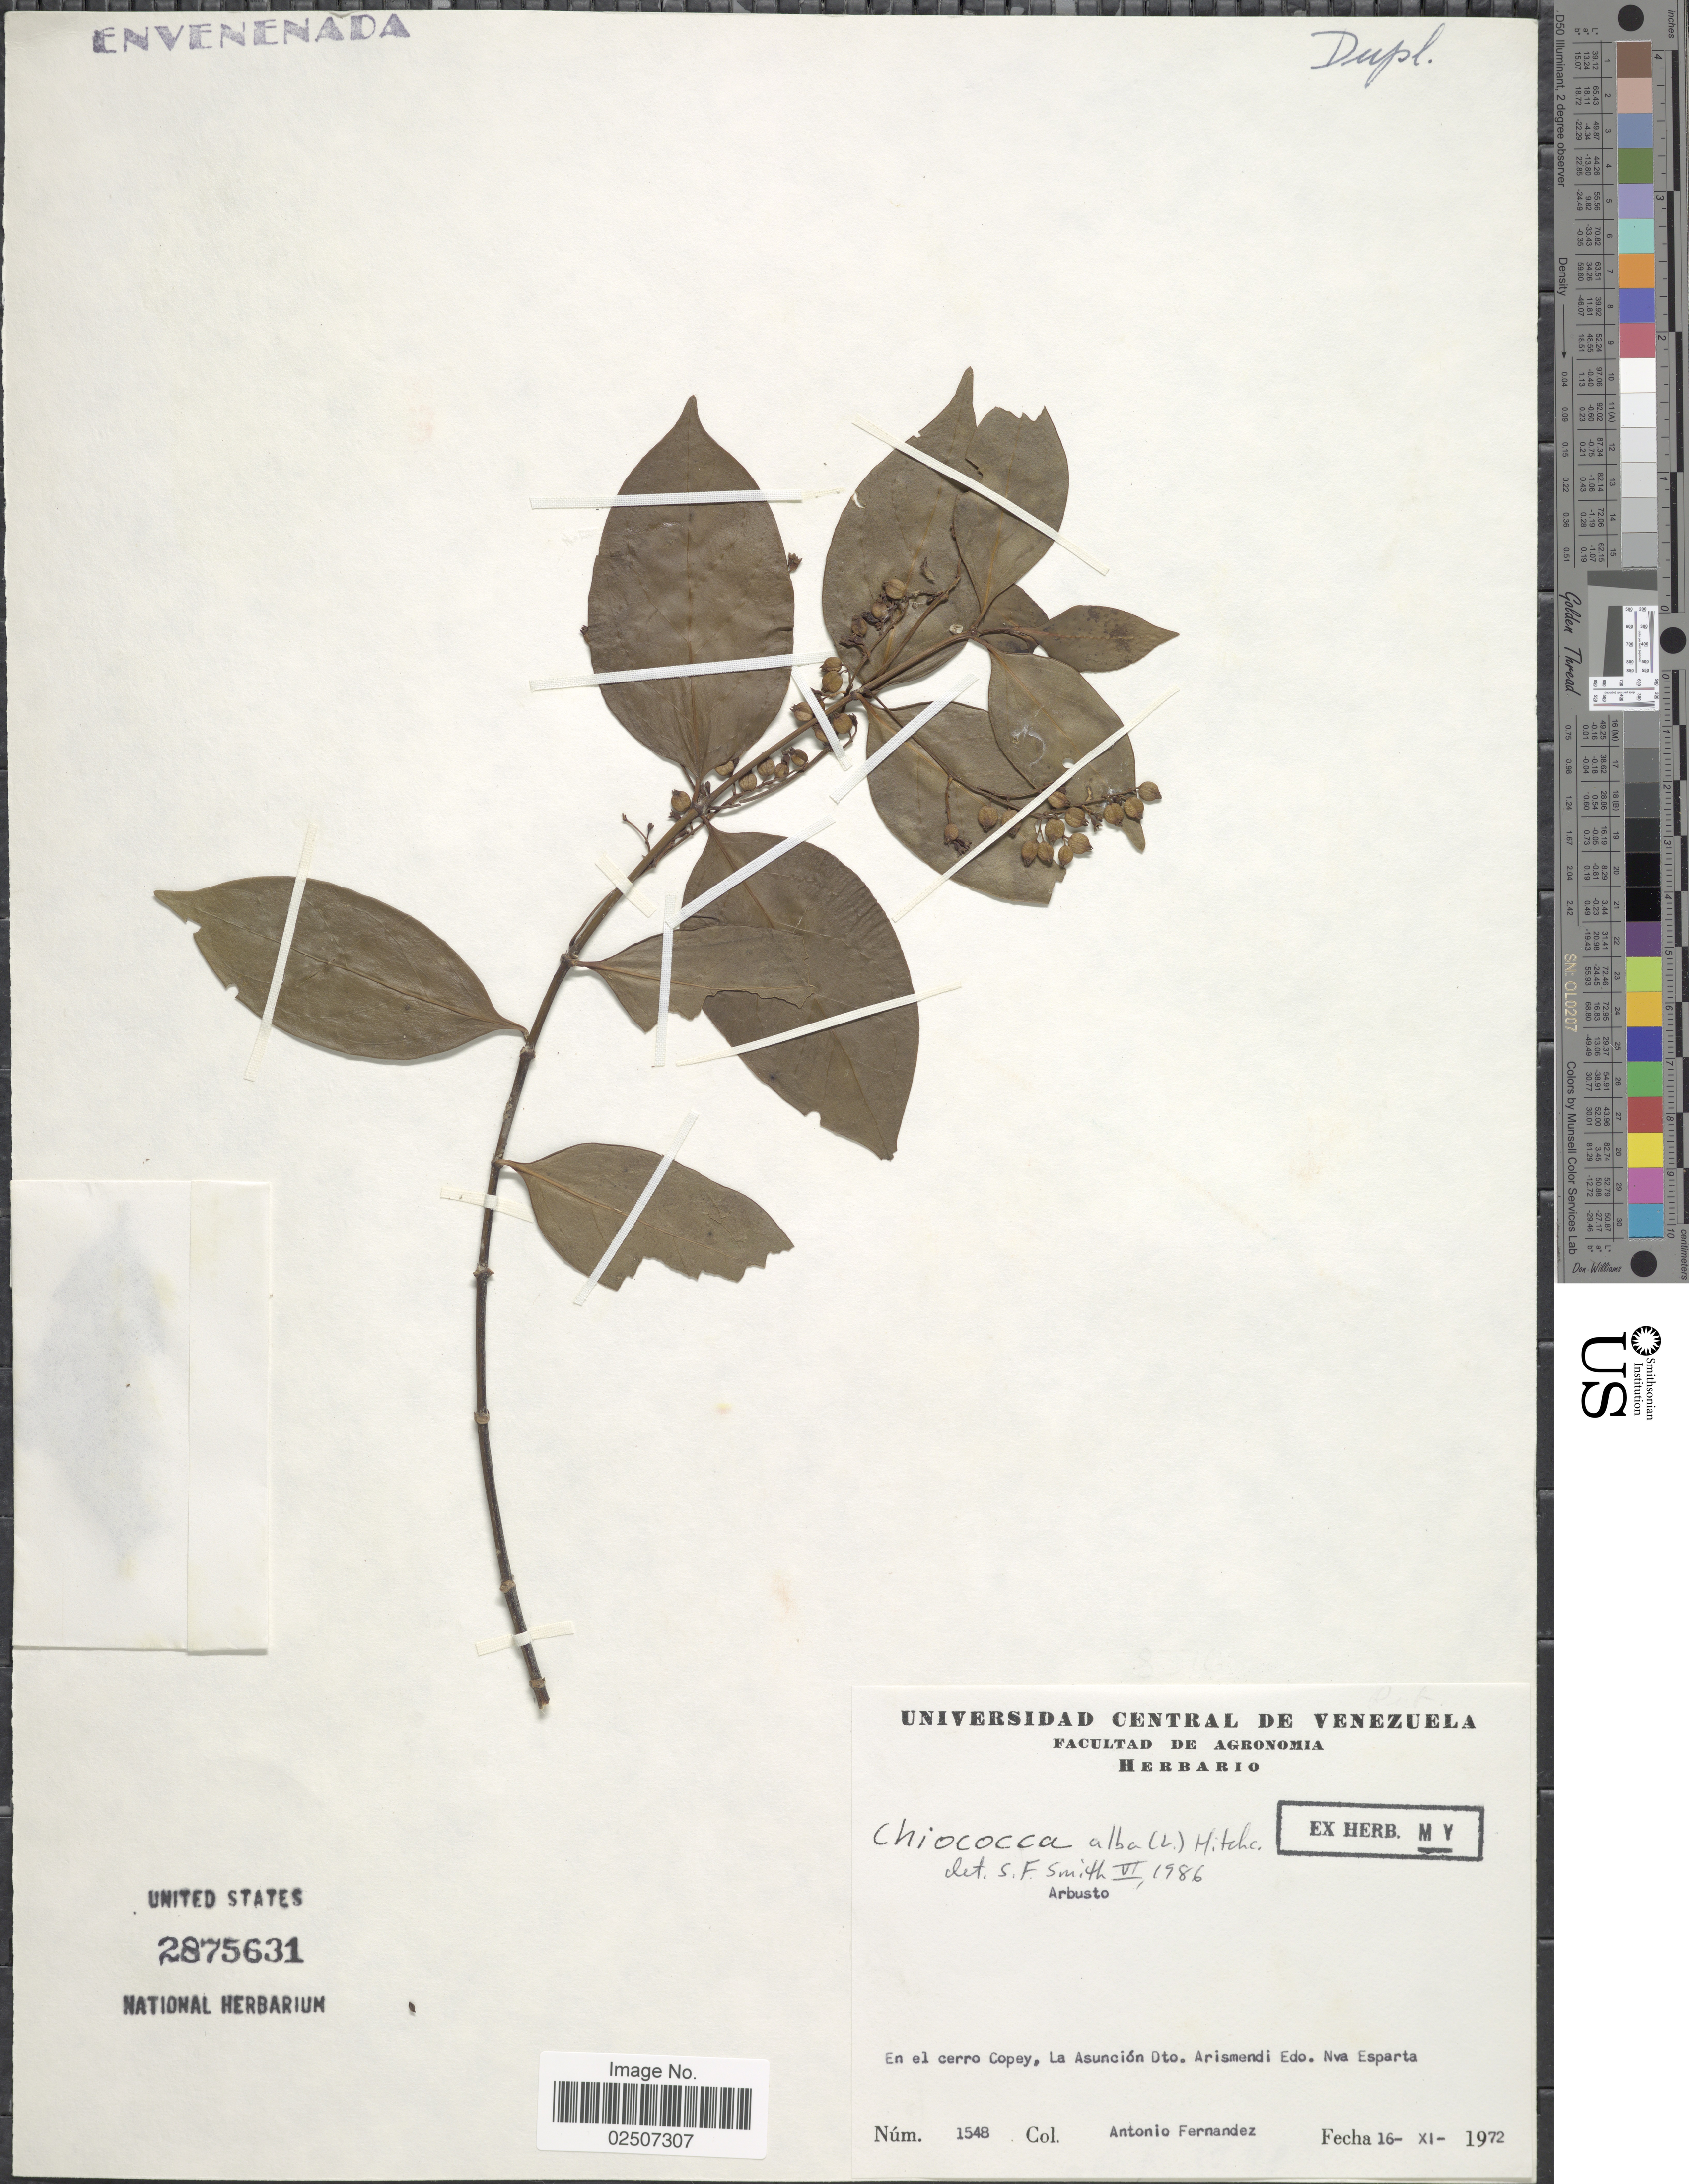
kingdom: Plantae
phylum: Tracheophyta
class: Magnoliopsida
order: Gentianales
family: Rubiaceae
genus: Chiococca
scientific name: Chiococca alba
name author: (L.) Hitchc.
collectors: A. Fernández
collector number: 1548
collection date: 1972-11-16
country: Venezuela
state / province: Nueva Esparta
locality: En el cerro Copey, La Asuncion Dto. Arismendi Edo. Nva Esparta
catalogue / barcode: US 2875631